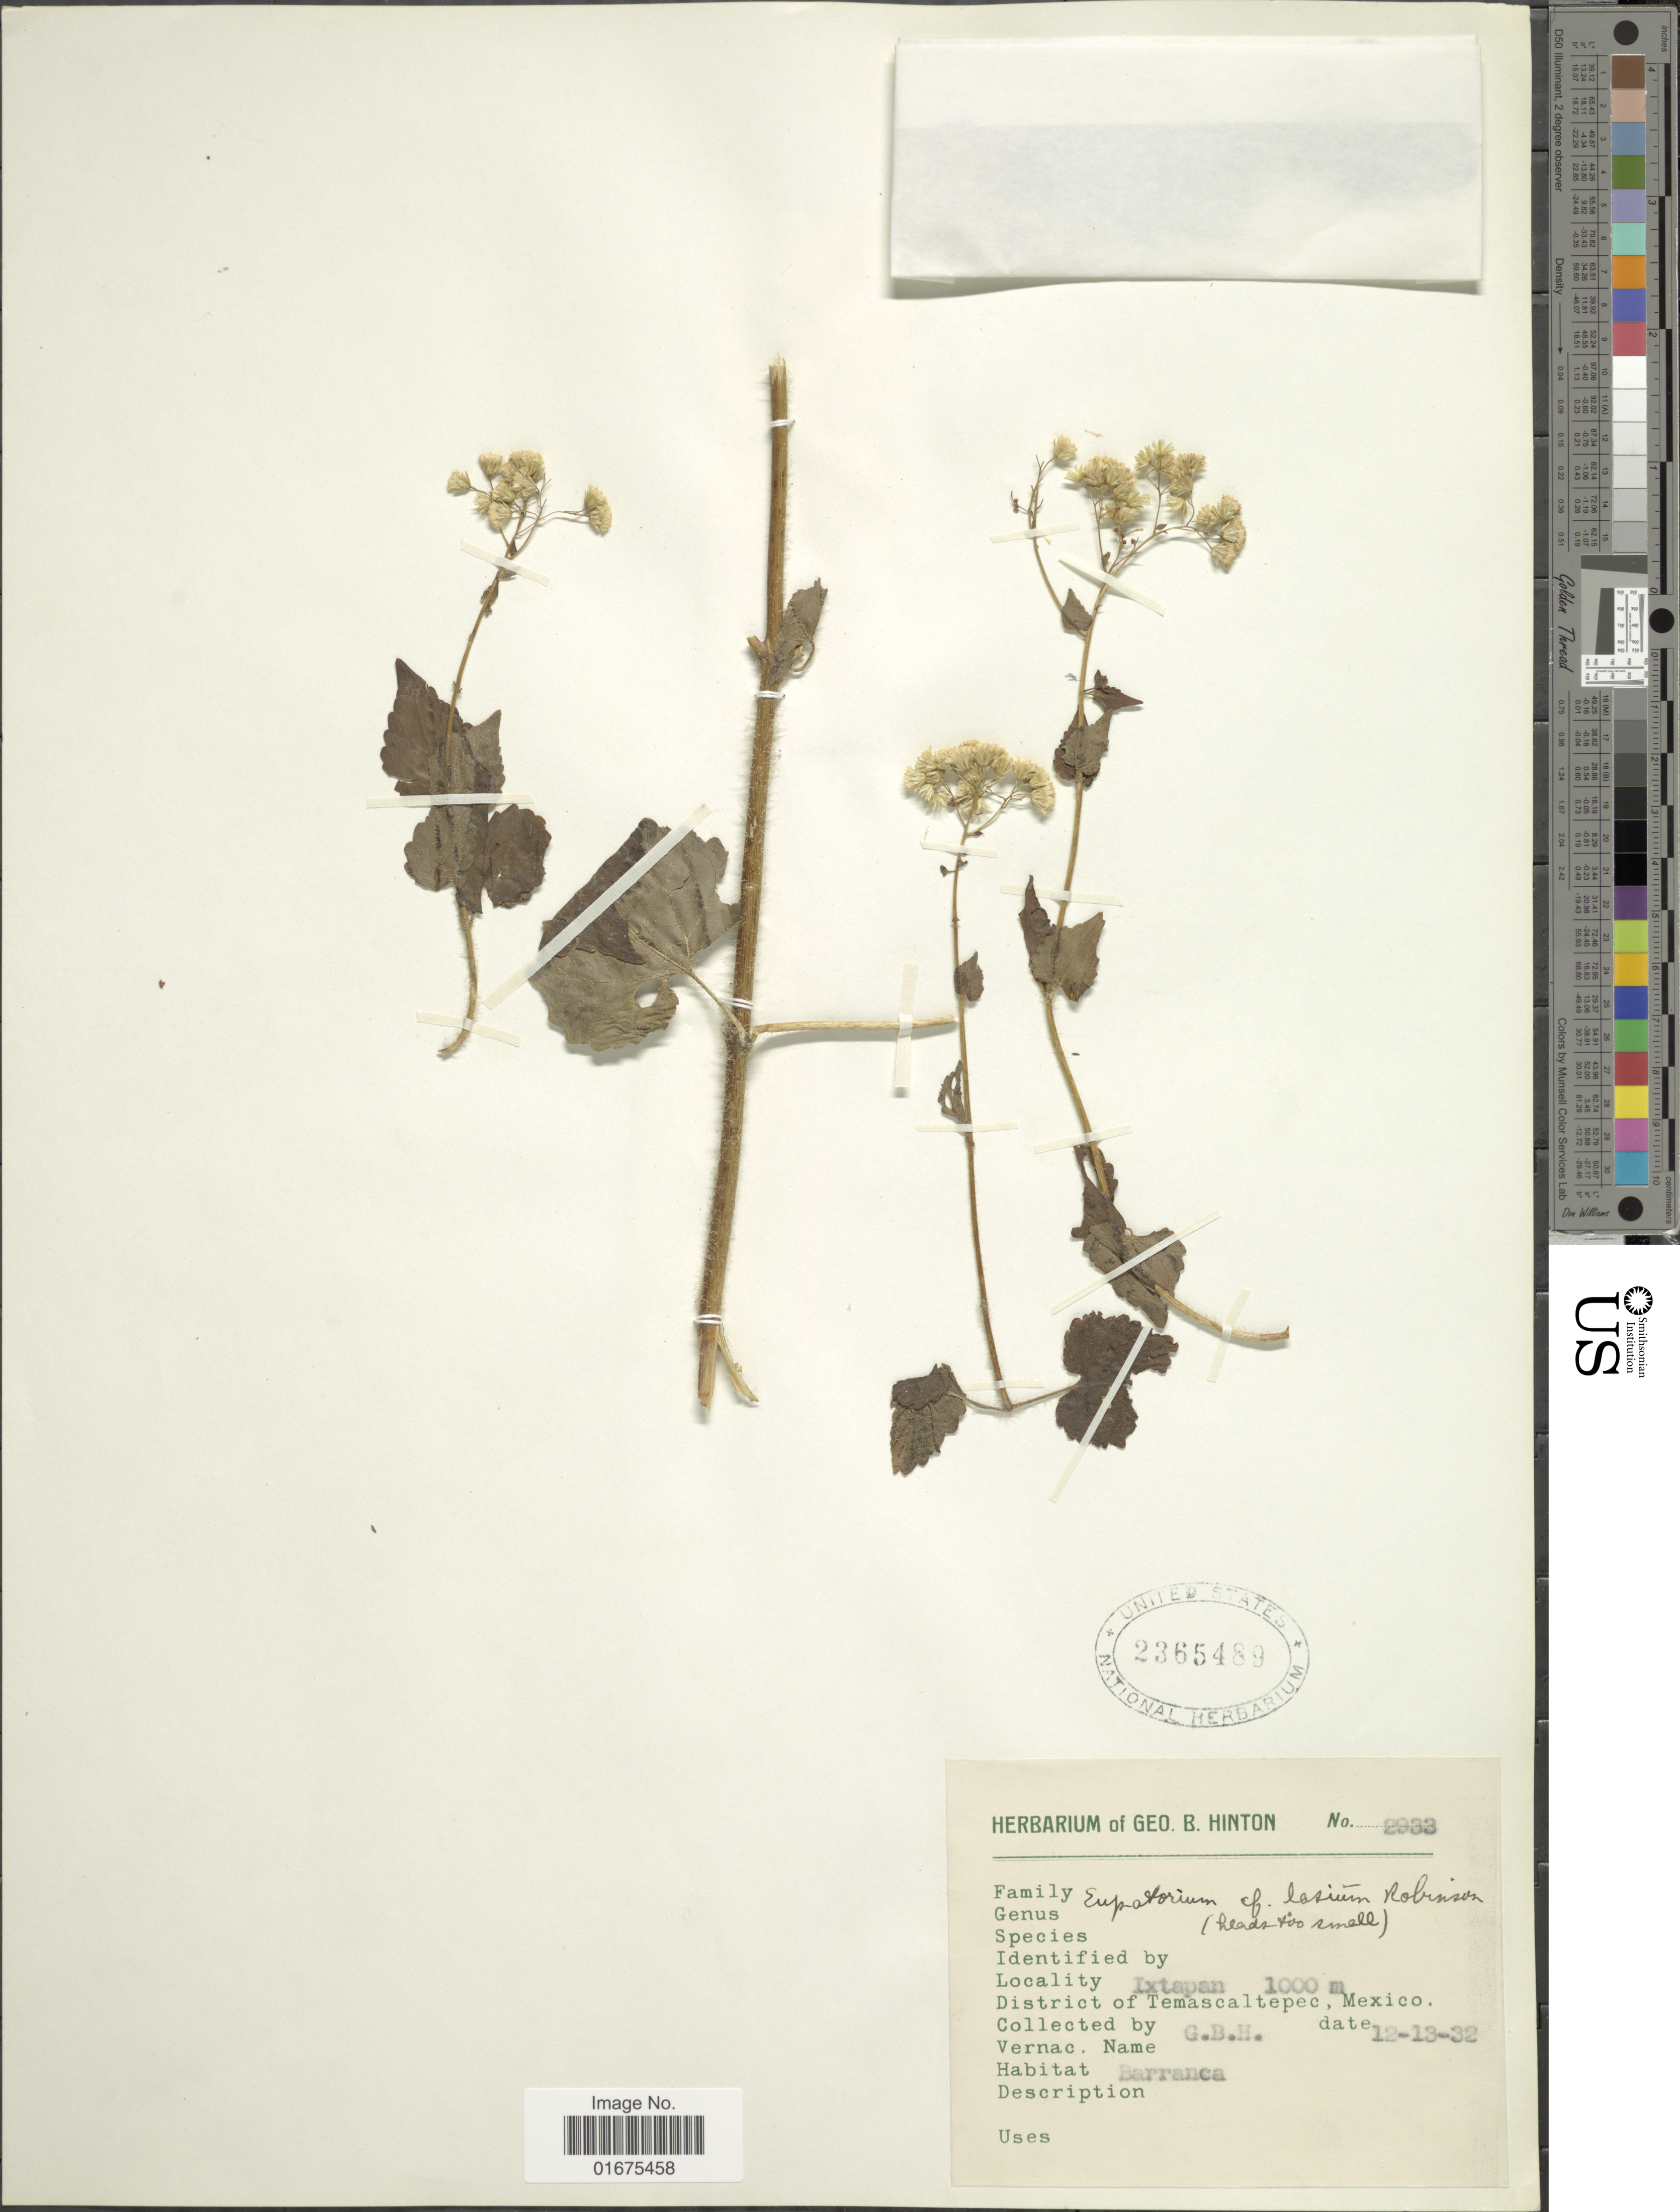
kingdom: Plantae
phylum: Tracheophyta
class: Magnoliopsida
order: Asterales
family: Asteraceae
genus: Ageratina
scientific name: Ageratina arsenei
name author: (B.L. Rob.) R.M. King & H. Rob.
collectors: G. B. Hinton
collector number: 2933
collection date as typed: Transcribed d/m/y: 13/12/32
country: Mexico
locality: Ixtapan, District of Temascaltepec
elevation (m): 1000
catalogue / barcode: US 2365489